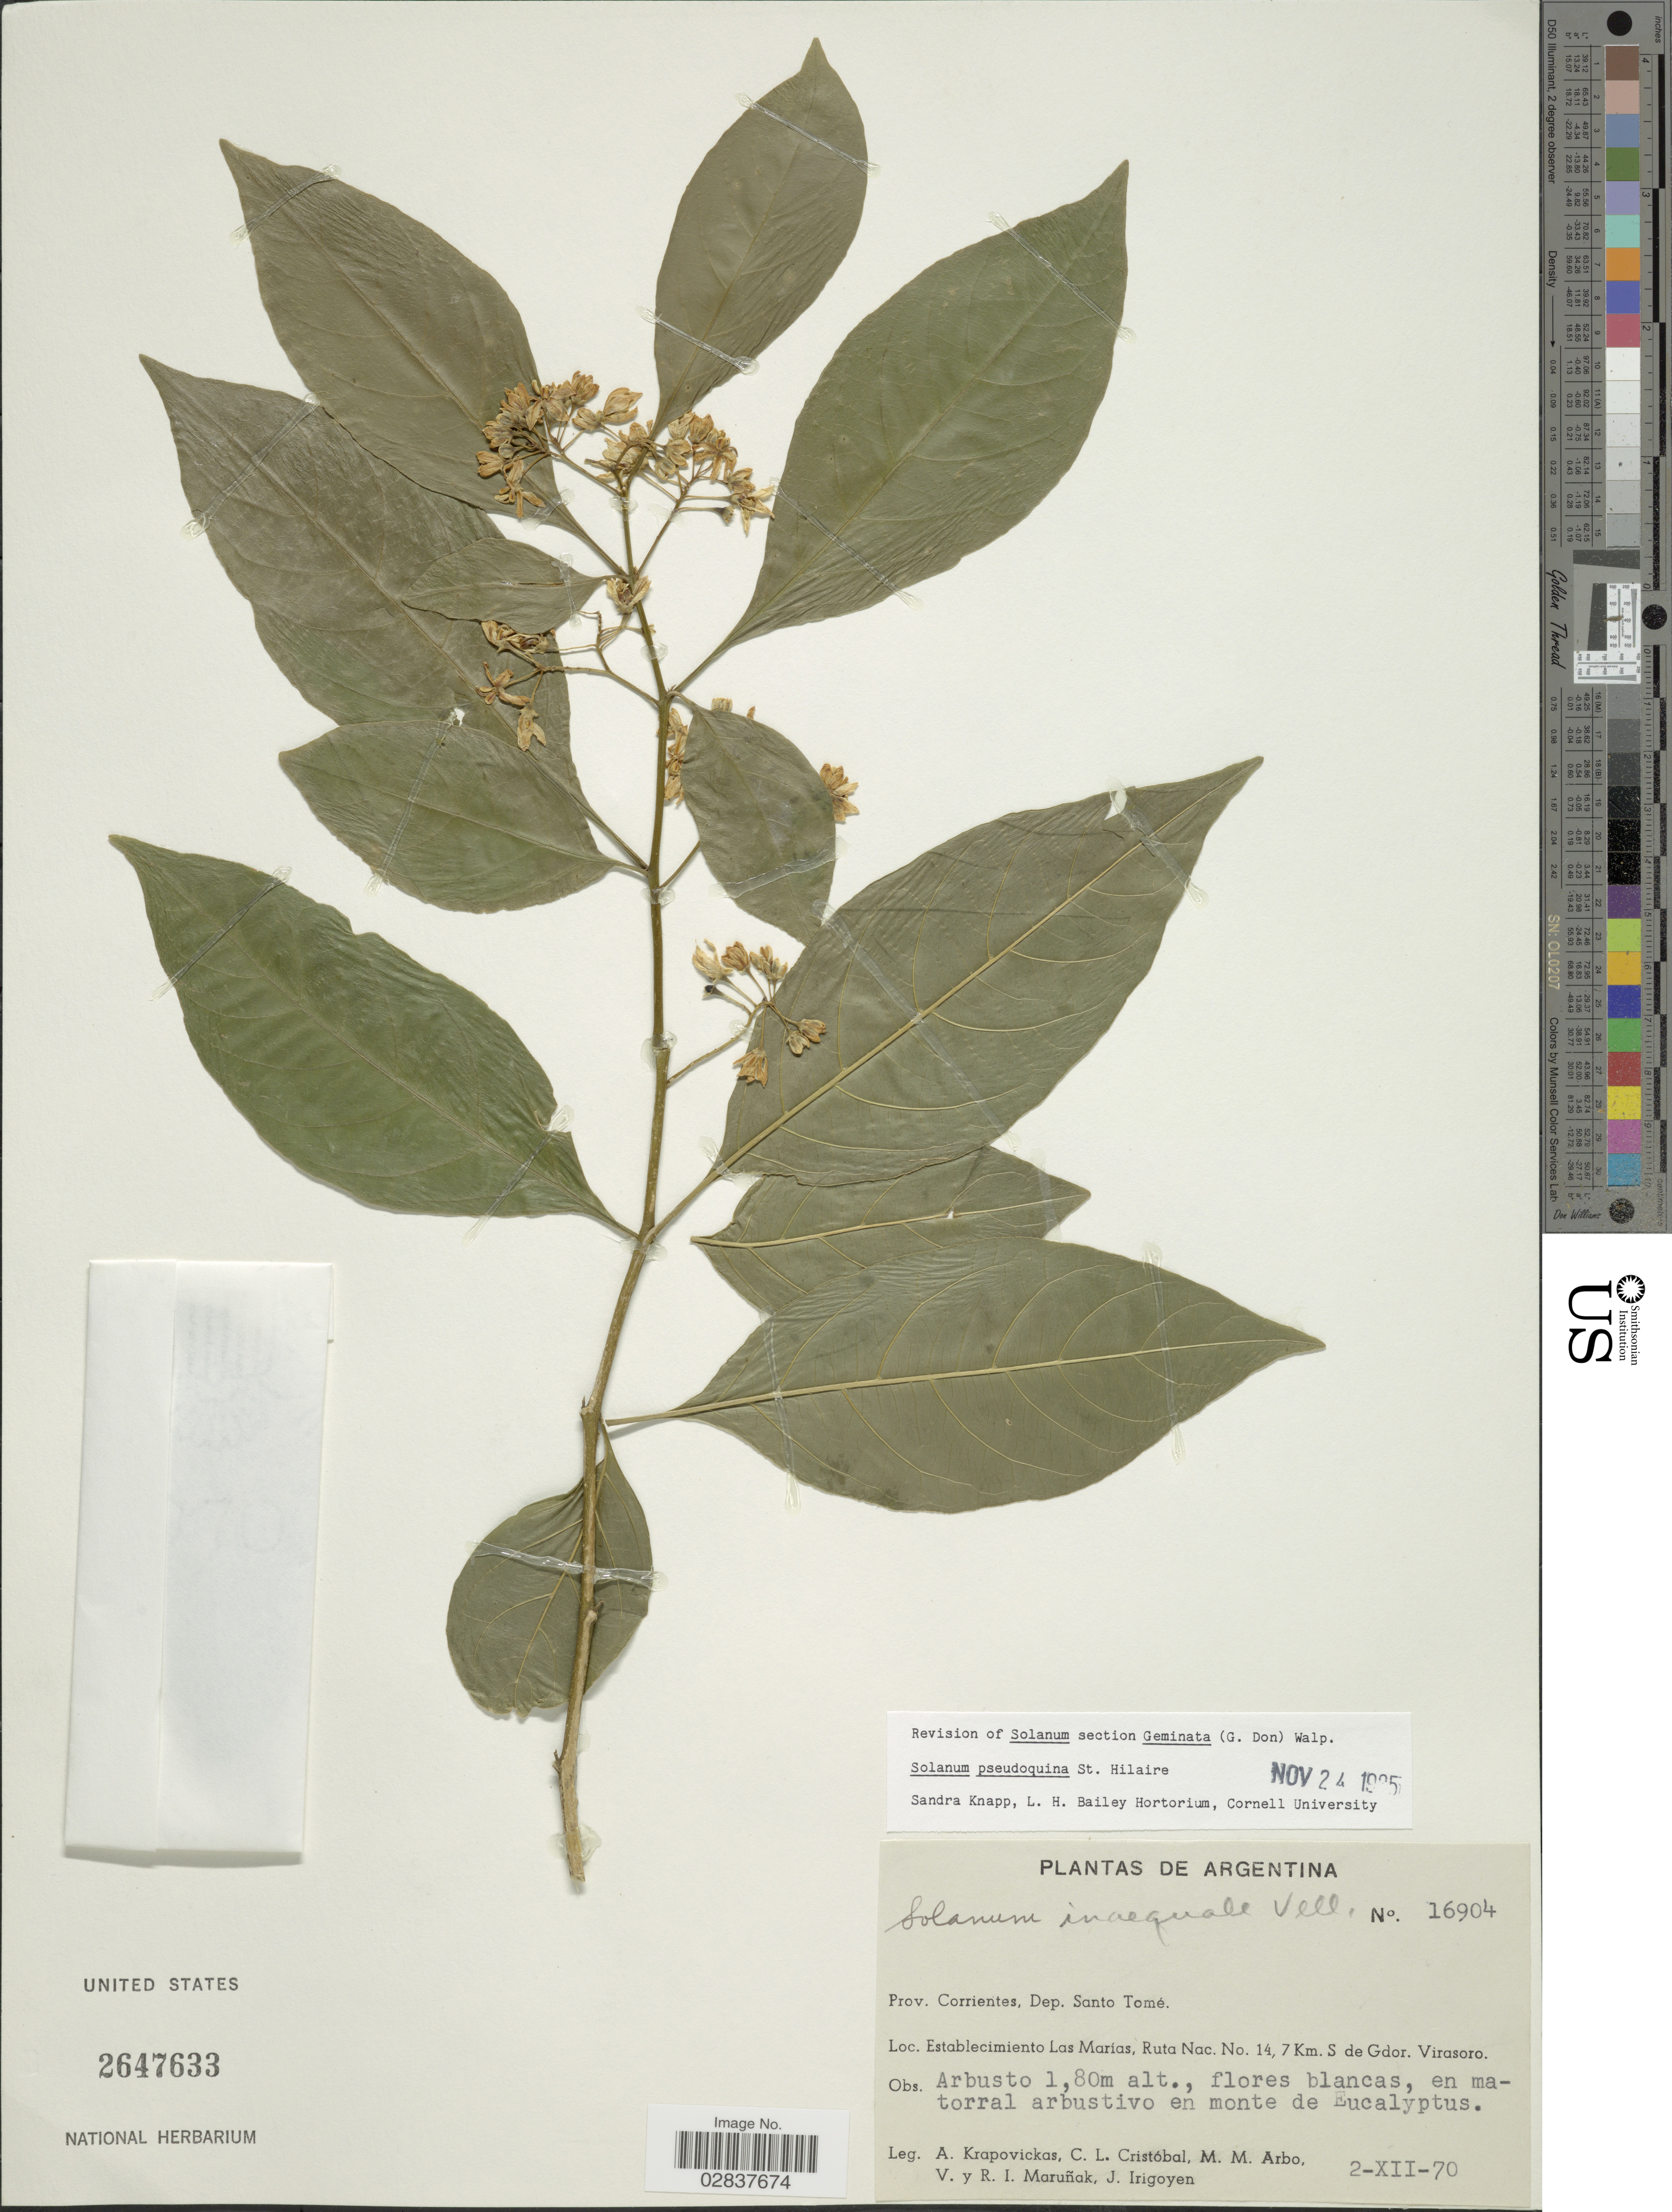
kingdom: Plantae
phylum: Tracheophyta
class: Magnoliopsida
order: Solanales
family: Solanaceae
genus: Solanum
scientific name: Solanum pseudoquina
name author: A. St.-Hil.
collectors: A. Krapovickas, C. L. Cristóbal, M. M. Arbo, V. Maruñak & et al.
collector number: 16904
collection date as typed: Transcribed d/m/y: 2/12/70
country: Argentina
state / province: Corrientes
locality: Dep. Santo Tomé. Establecimiento Las Marias, Ruta Nac. No. 14, 7 Km. S. de Gdor. Virasoro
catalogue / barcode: US 2647633